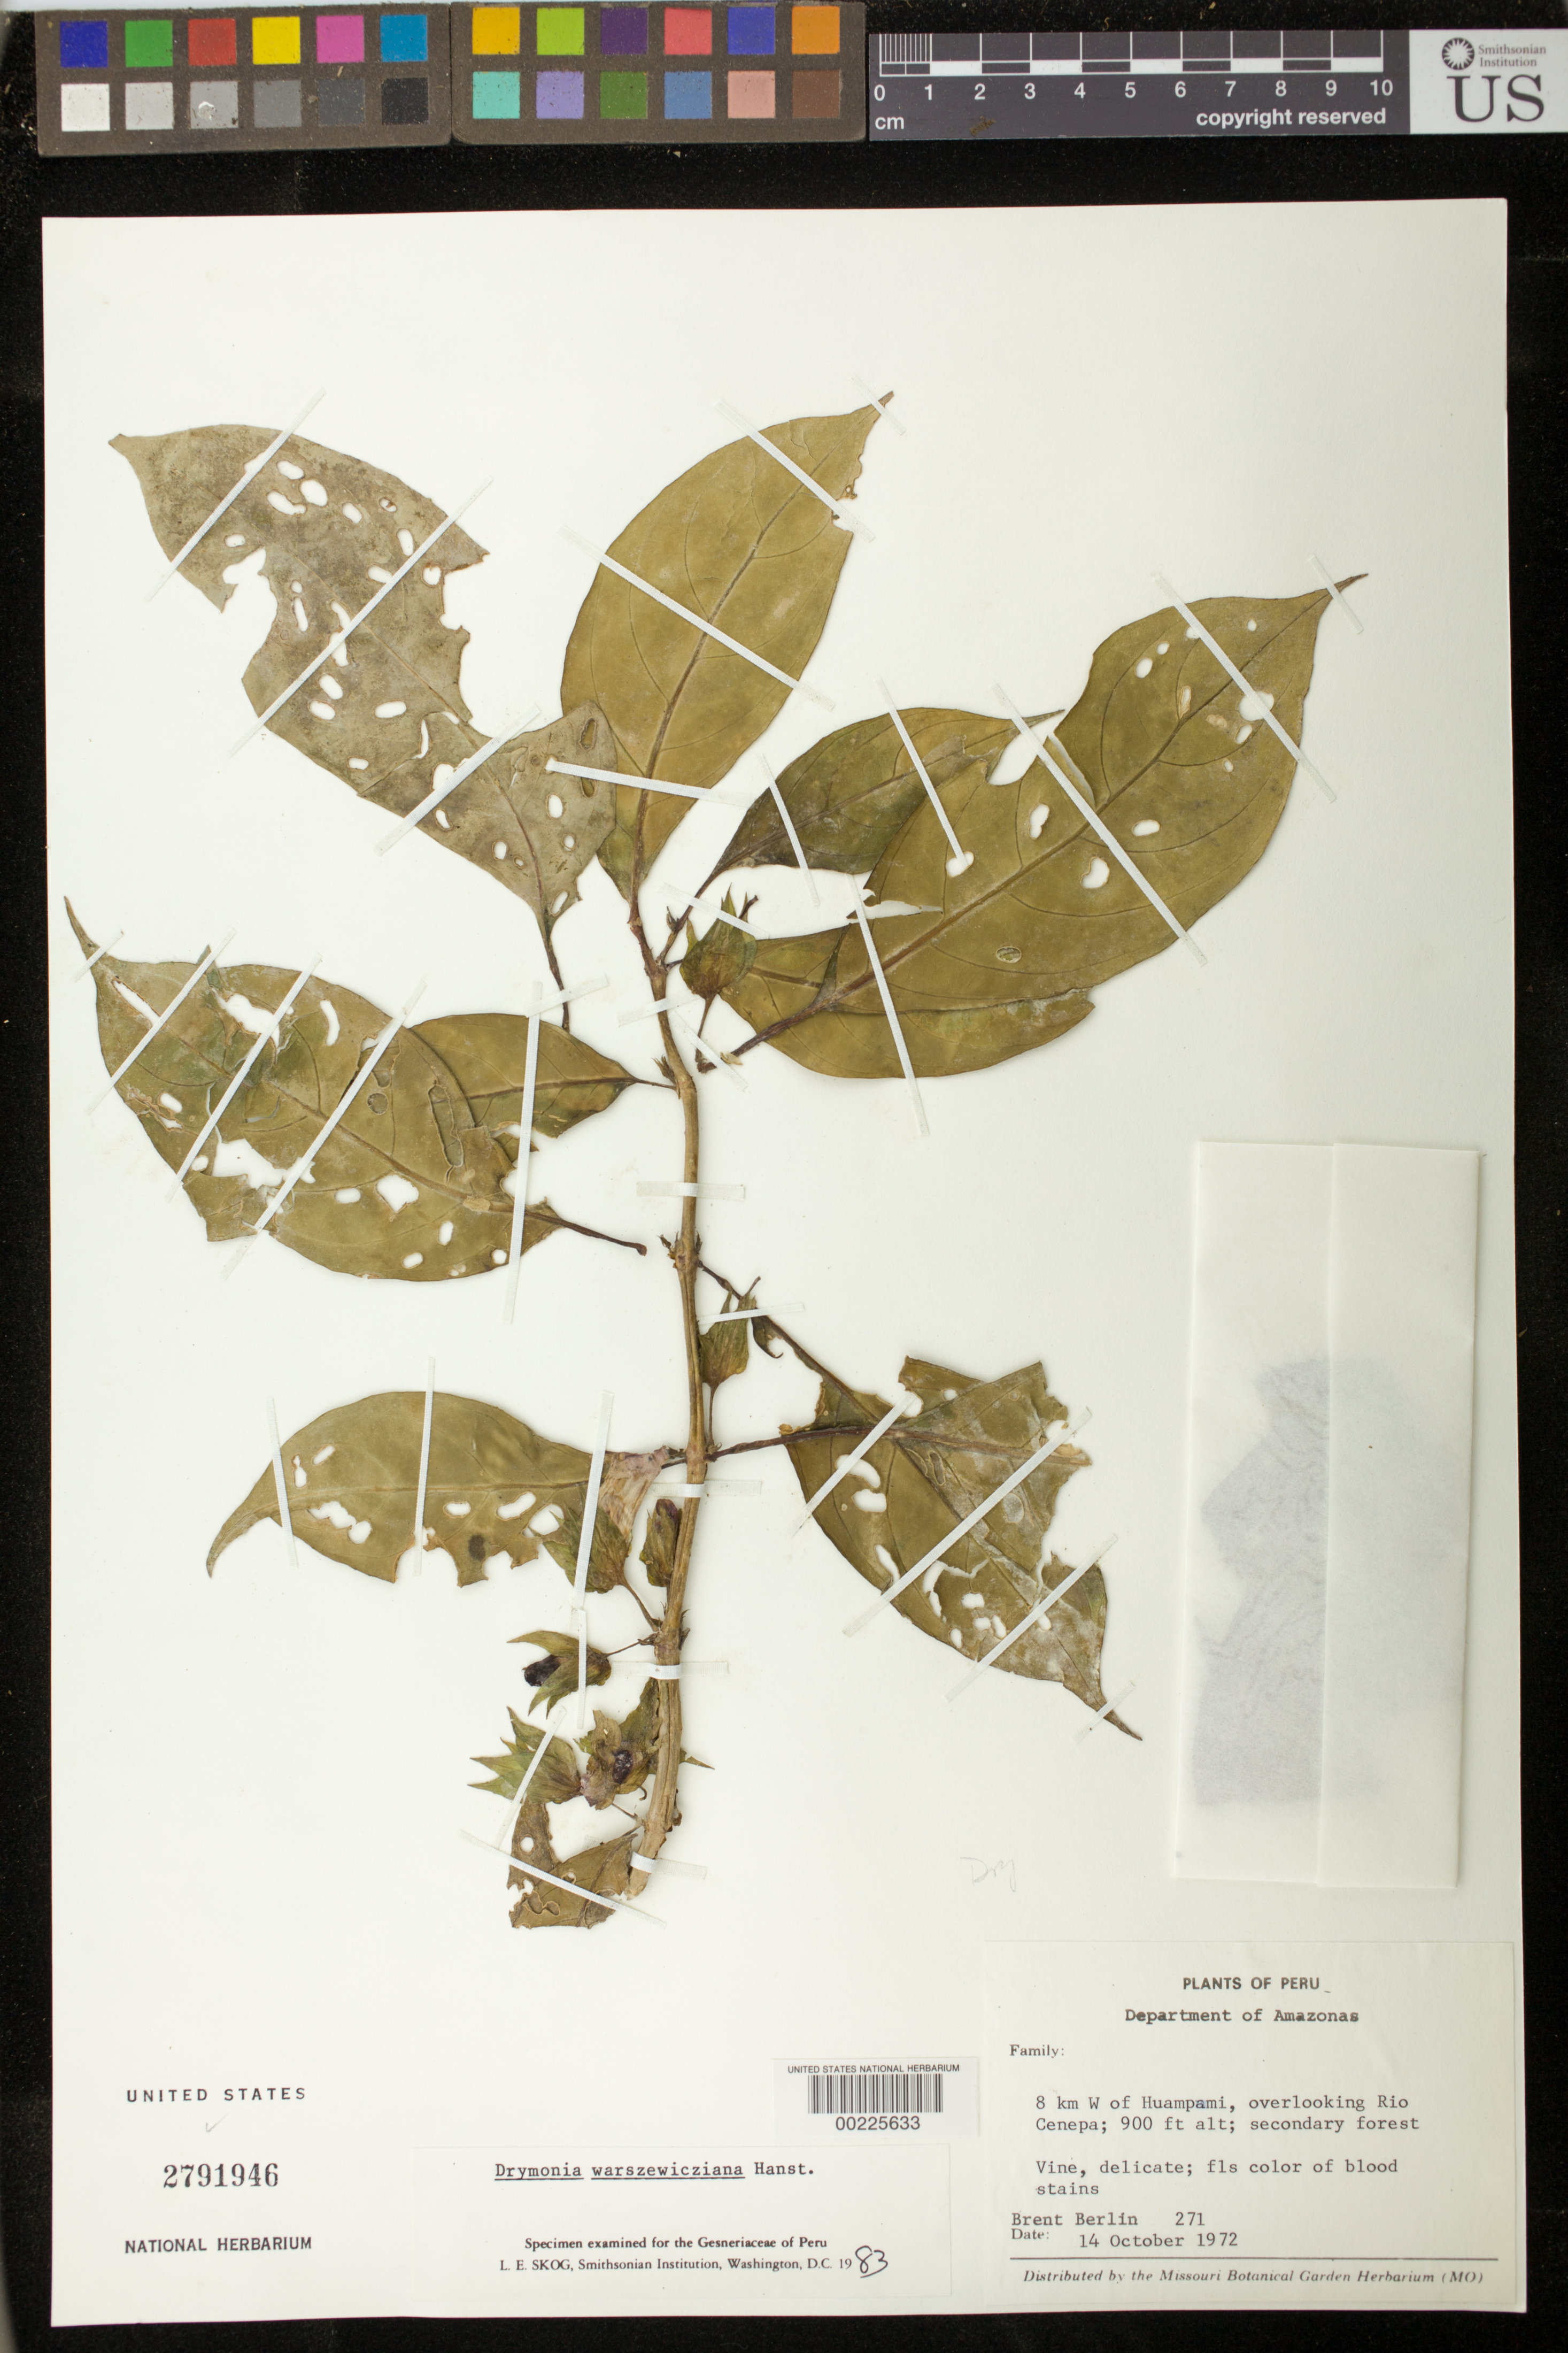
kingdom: Plantae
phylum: Tracheophyta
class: Magnoliopsida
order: Lamiales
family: Gesneriaceae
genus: Drymonia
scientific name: Drymonia warszewicziana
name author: Hanst.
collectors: B. Berlin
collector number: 271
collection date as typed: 14 Oct 1972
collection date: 1972-10-14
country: Peru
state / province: Amazonas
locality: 8 km W of Huampami, overlooking Rio Cenepa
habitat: Secondary forest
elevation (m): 274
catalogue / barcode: US 2791946